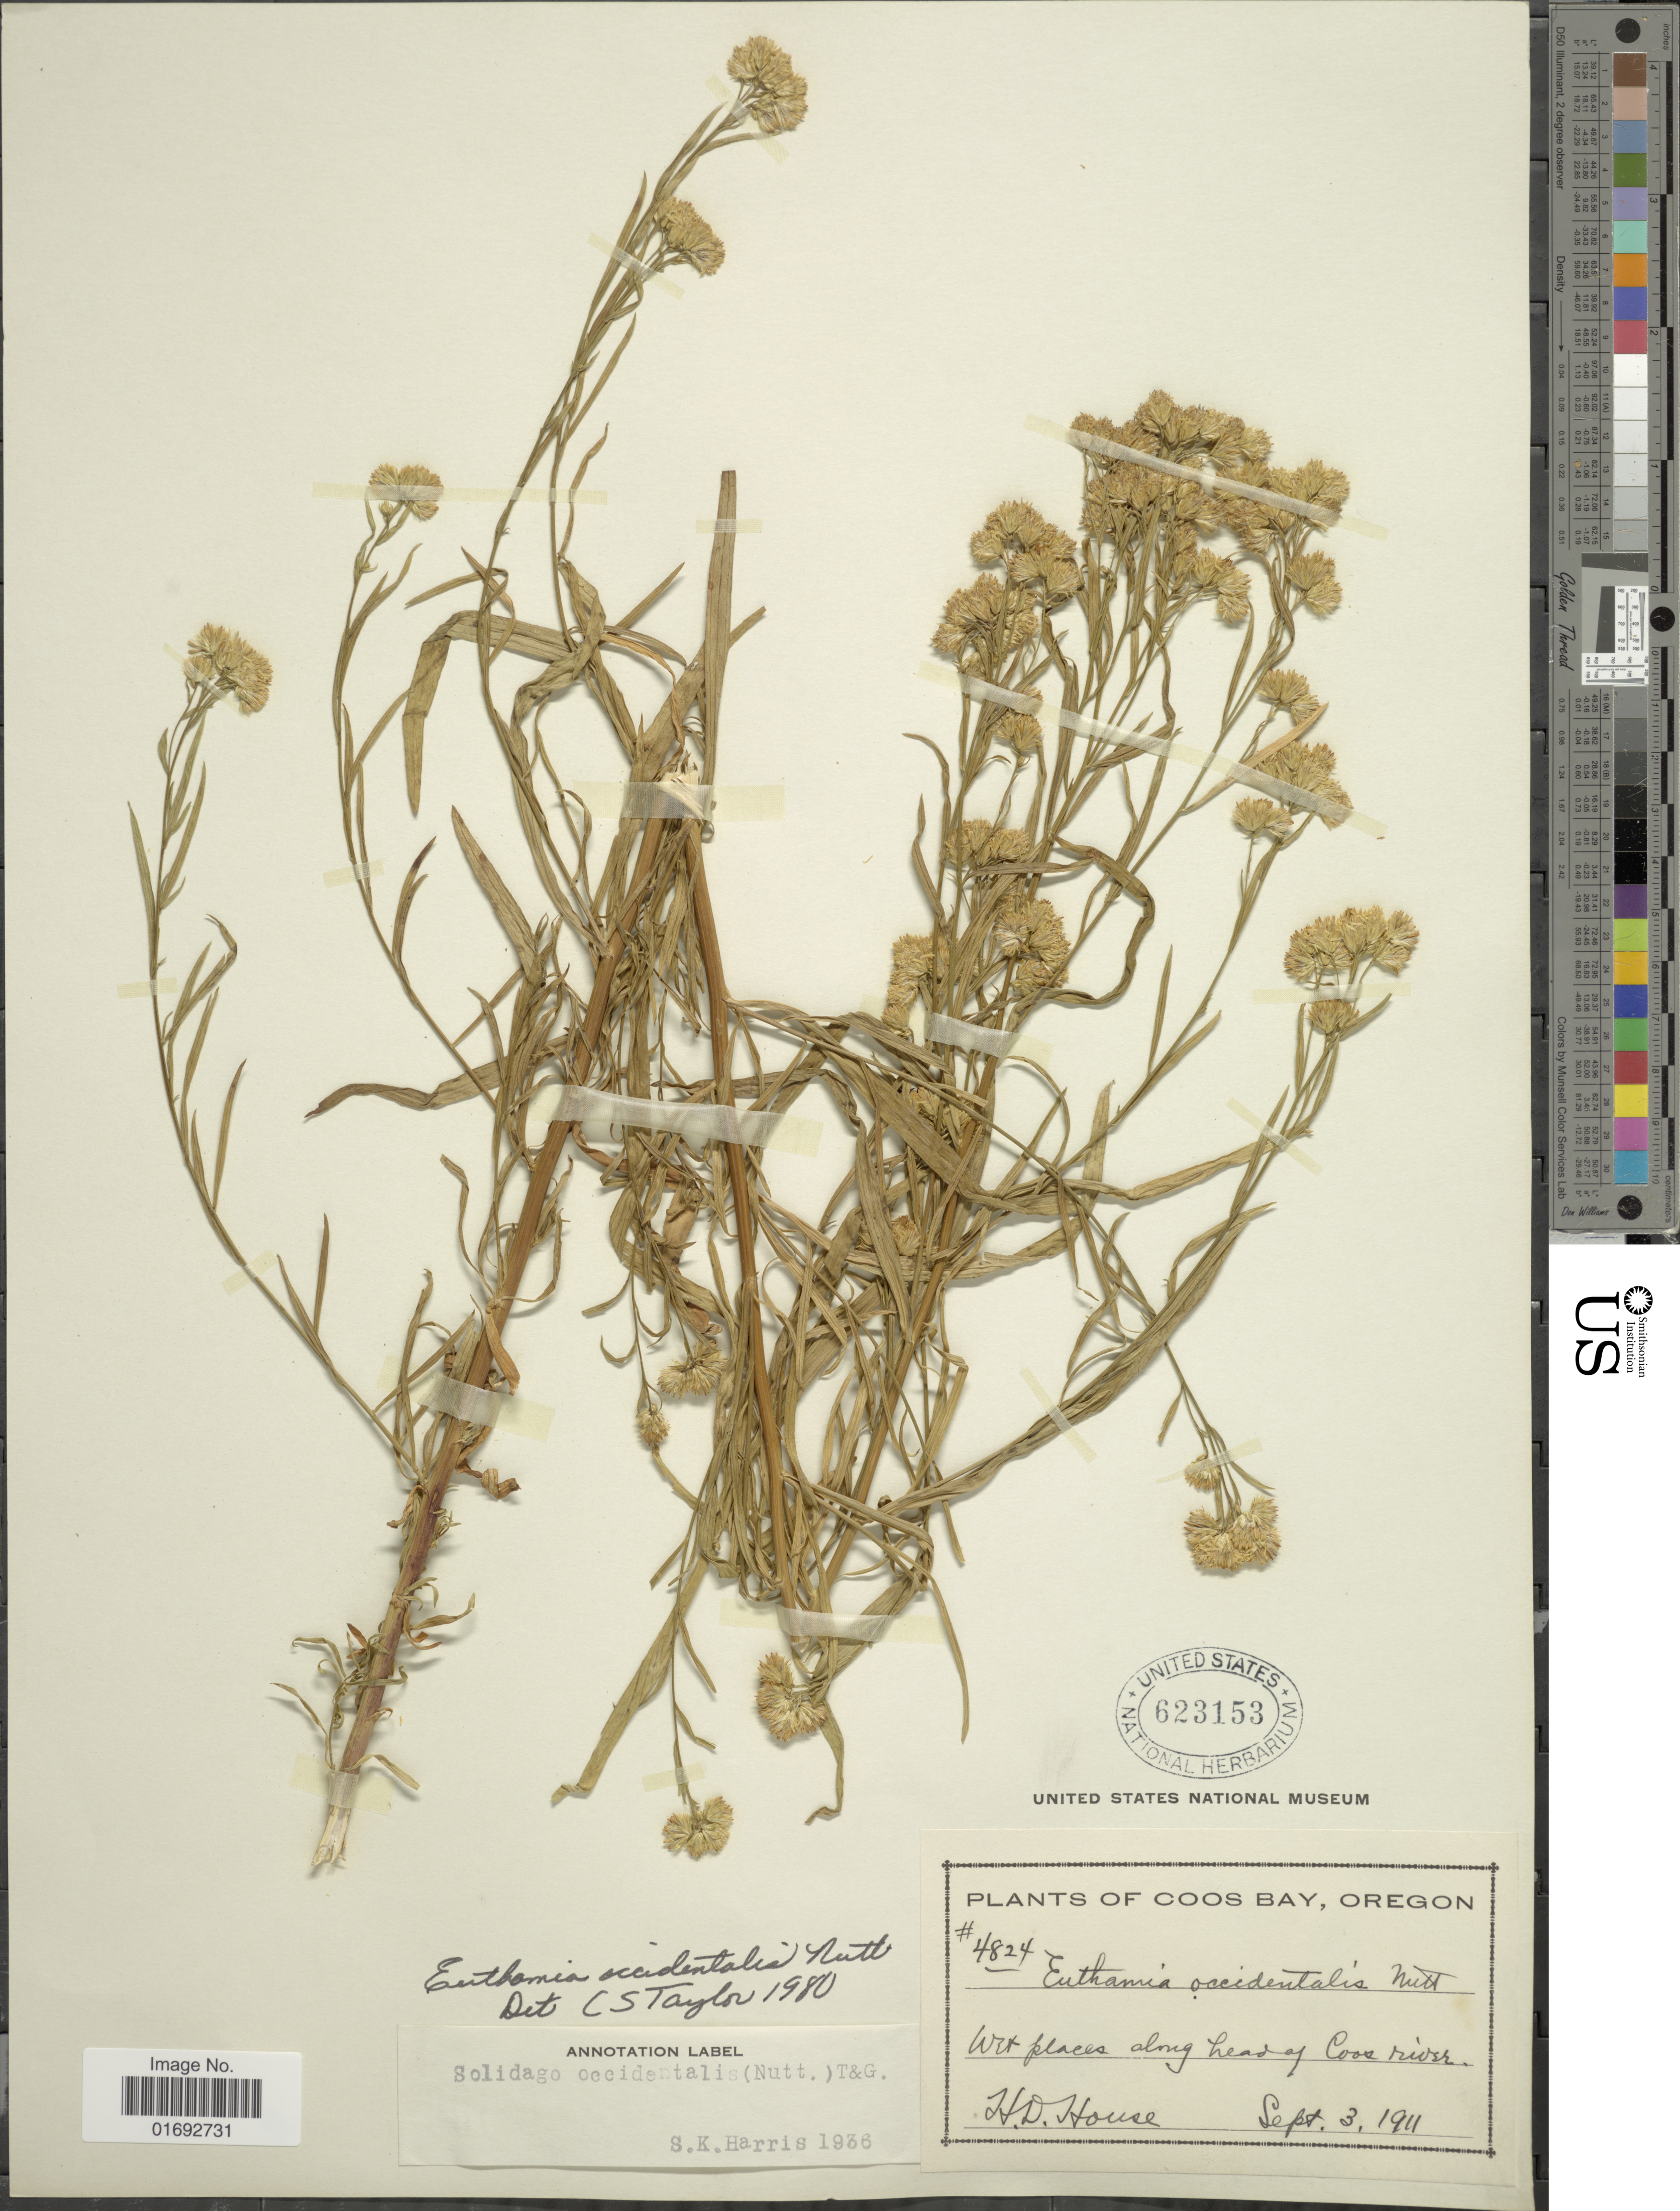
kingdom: Plantae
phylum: Tracheophyta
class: Magnoliopsida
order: Asterales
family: Asteraceae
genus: Euthamia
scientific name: Euthamia occidentalis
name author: Nutt.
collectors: H. D. House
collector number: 4824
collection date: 1911-09-03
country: United States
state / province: Oregon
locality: Coos Bay, along head of Coos river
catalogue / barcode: US 623153